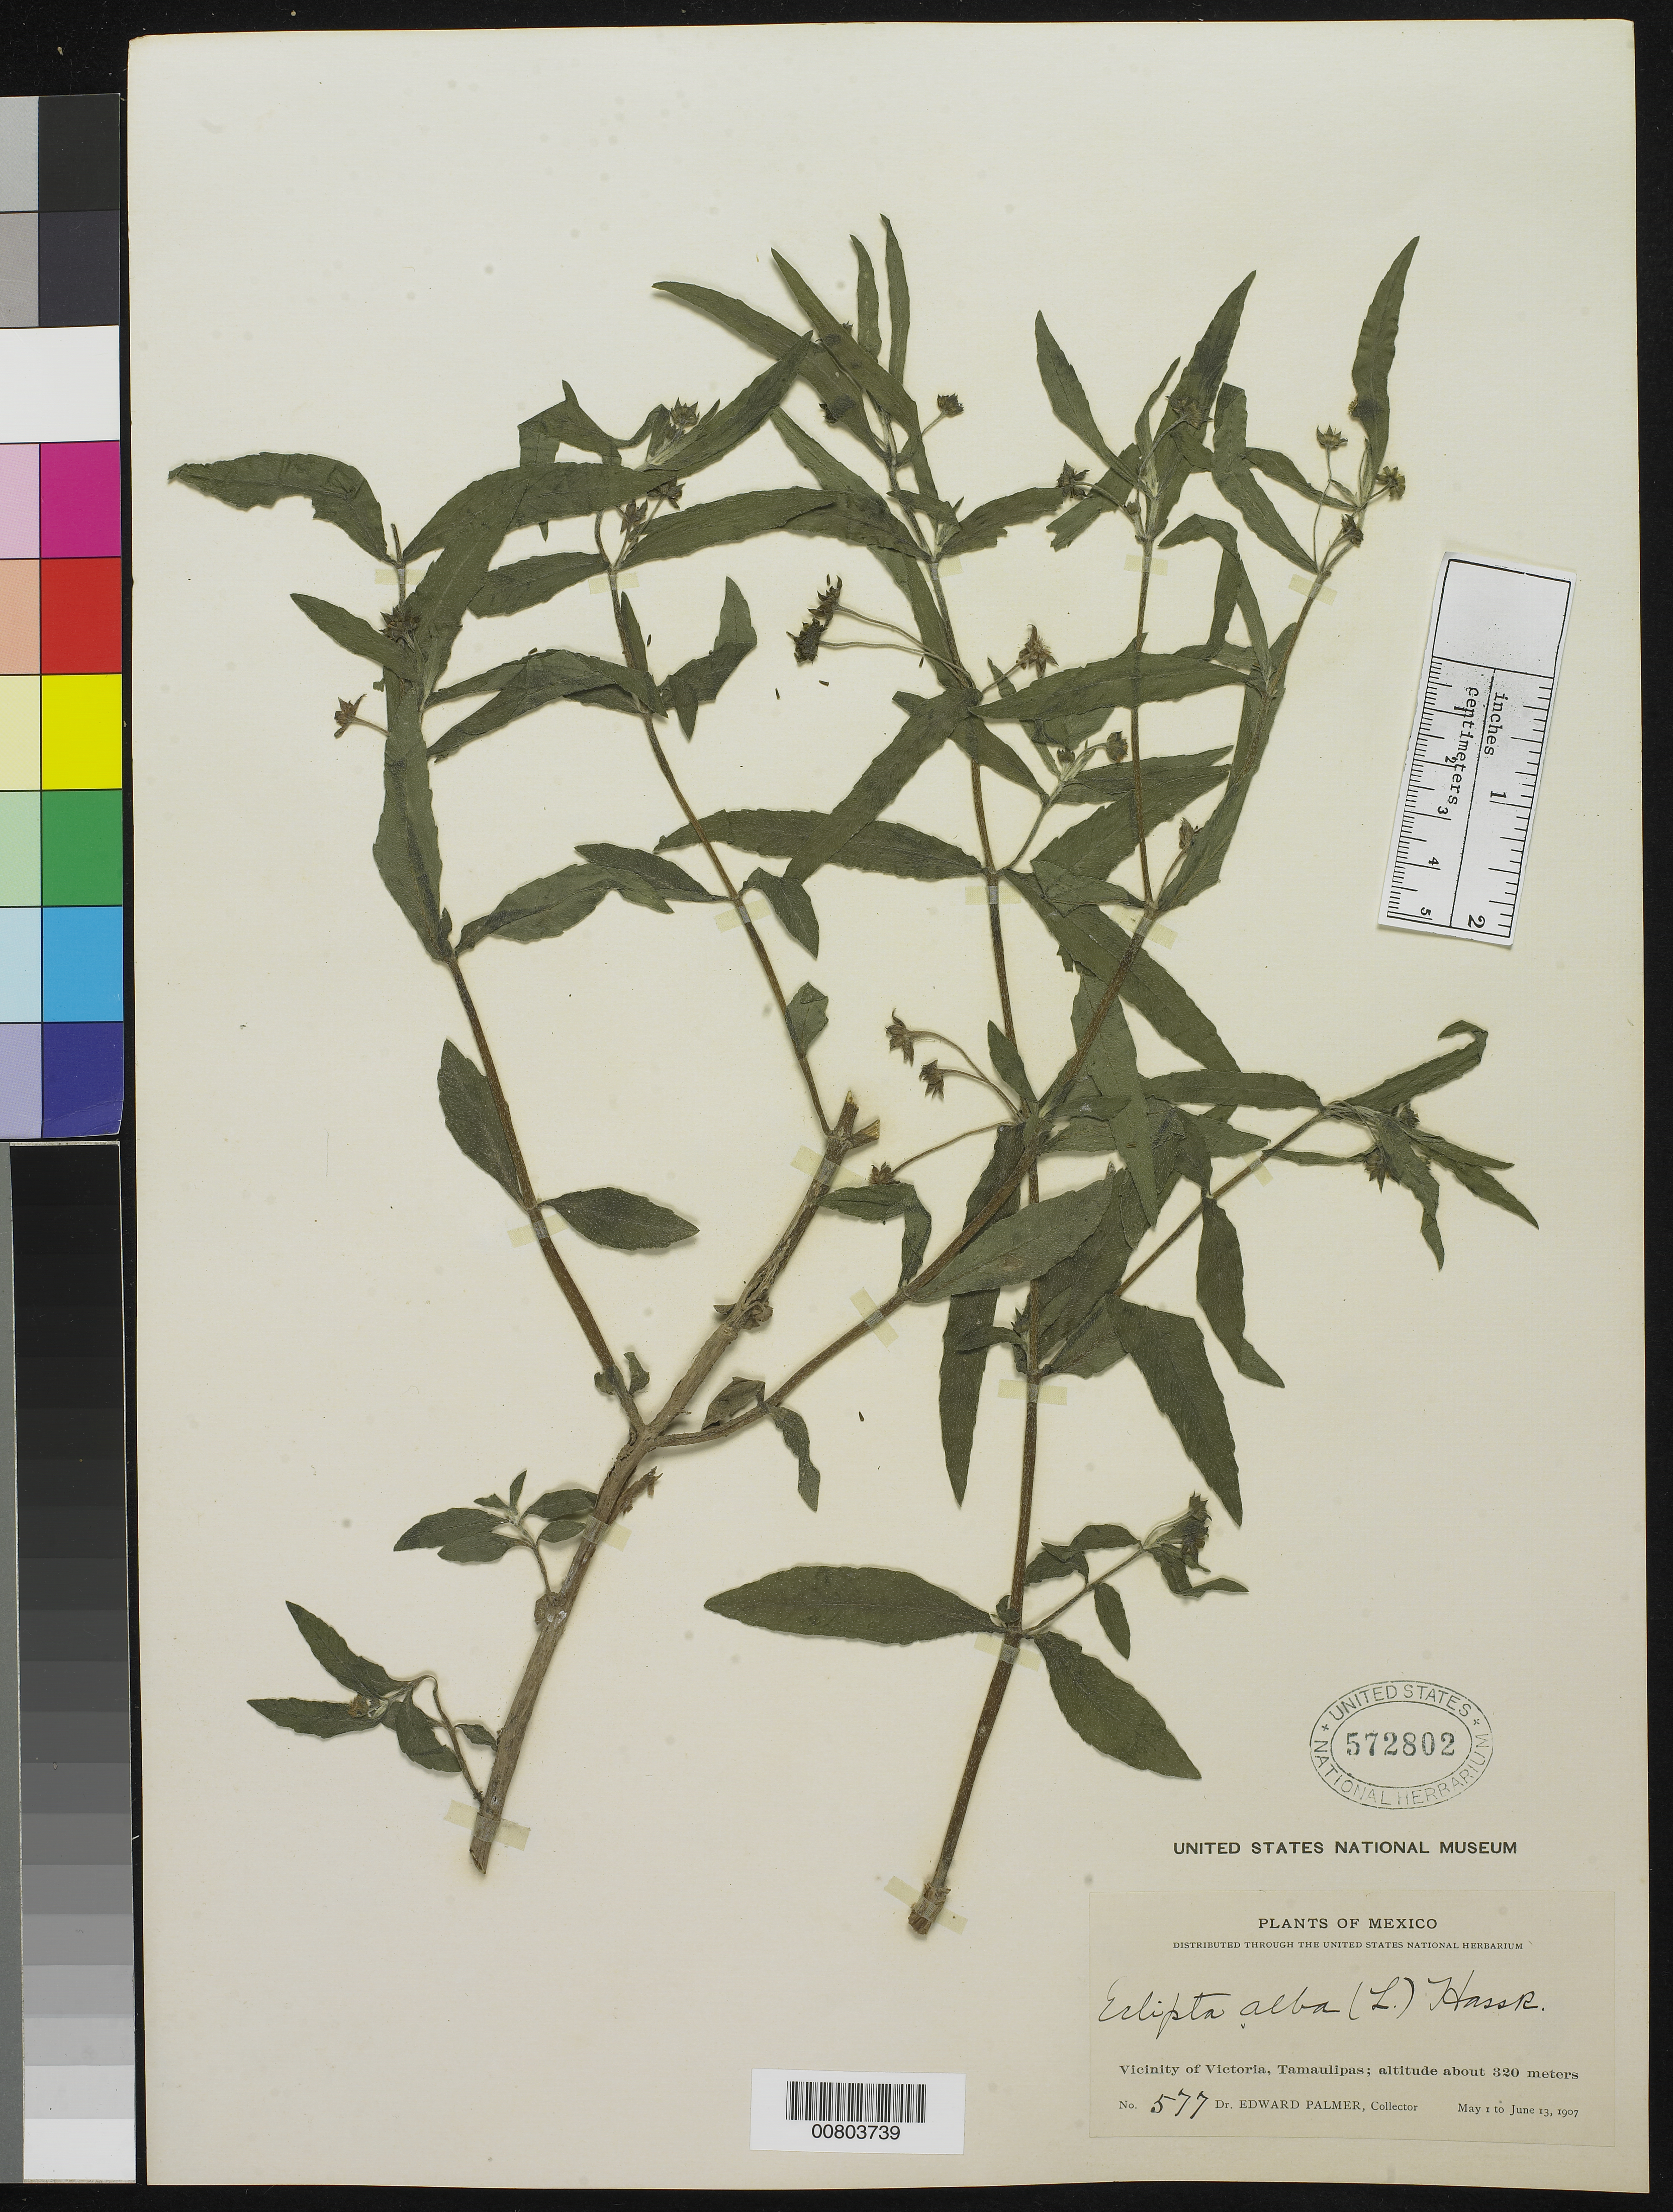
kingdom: Plantae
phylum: Tracheophyta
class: Magnoliopsida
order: Asterales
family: Asteraceae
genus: Eclipta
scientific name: Eclipta alba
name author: (L.) Hassk.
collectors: E. Palmer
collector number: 577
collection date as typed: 01 May 1907 to 13 Jun 1907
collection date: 1907-05-01/1907-06-13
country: Mexico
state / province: Tamaulipas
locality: Vicinity of Victoria.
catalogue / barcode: US 572802